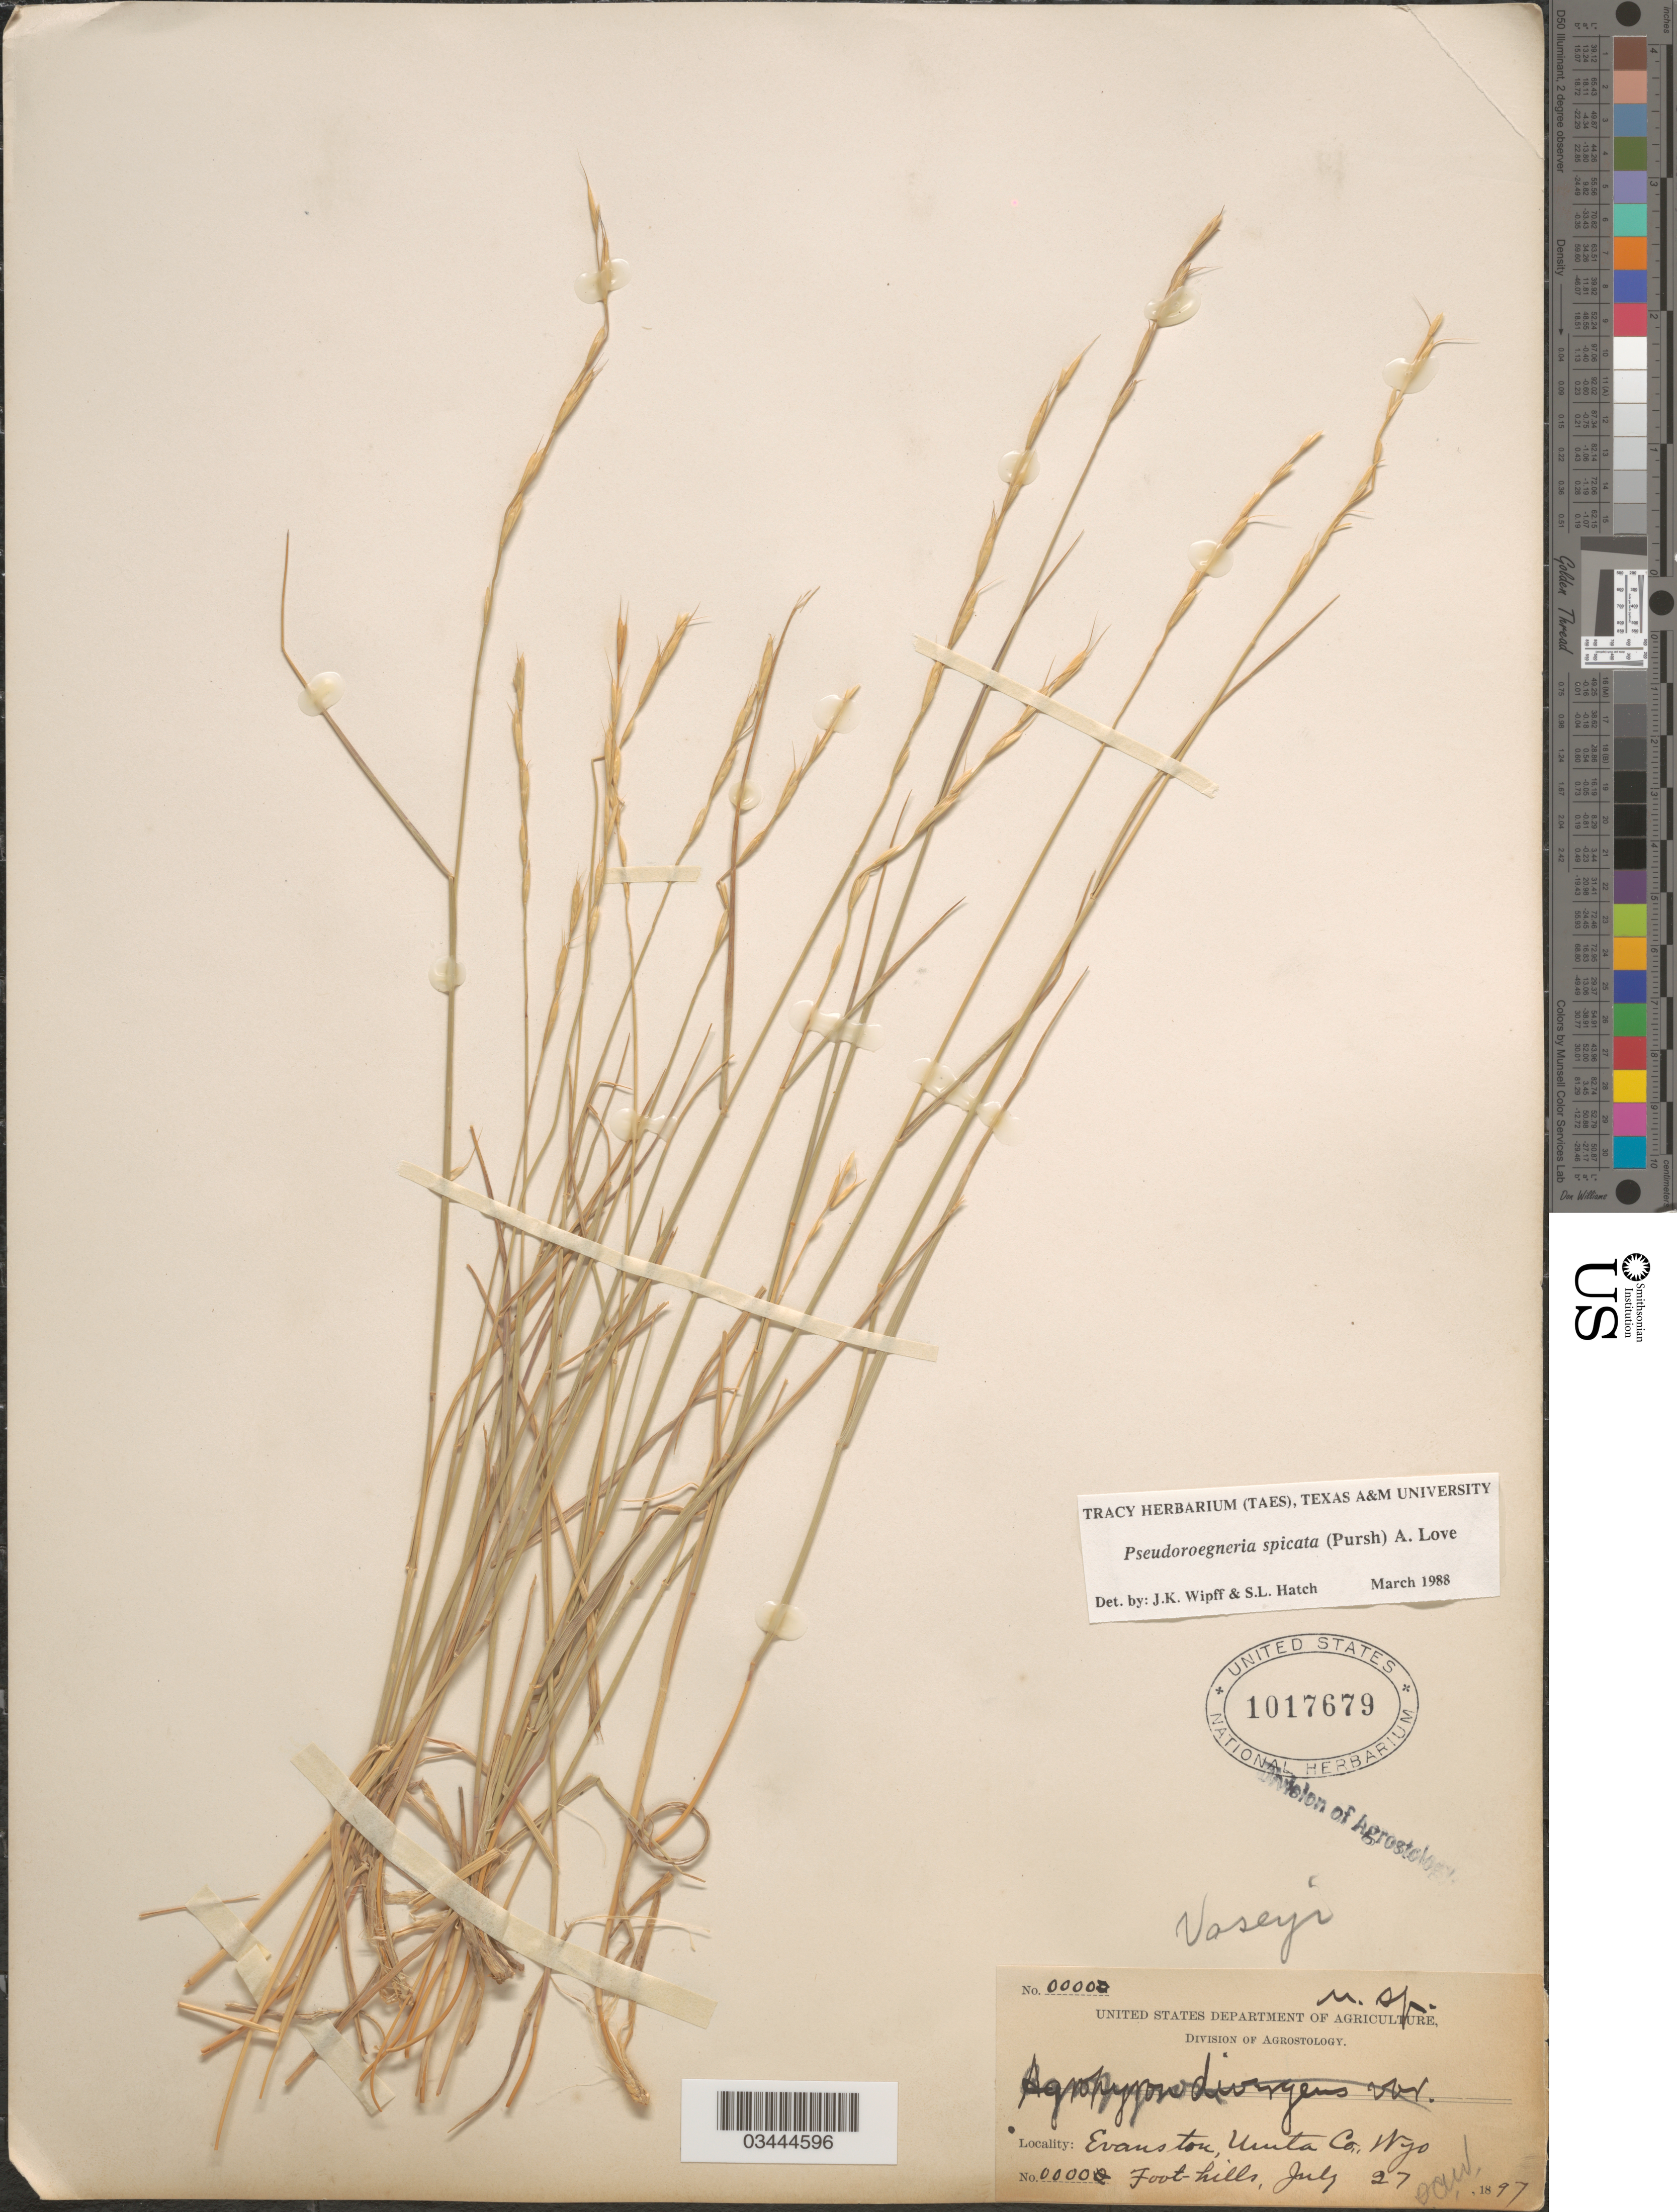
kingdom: Plantae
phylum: Tracheophyta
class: Liliopsida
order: Poales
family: Poaceae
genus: Pseudoroegneria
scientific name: Pseudoroegneria spicata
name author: (Pursh) Á. Löve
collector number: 0000*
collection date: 1897-07-27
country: United States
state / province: Wyoming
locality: Evanston. Uinta Co. Foot-hills.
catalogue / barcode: US 1017679